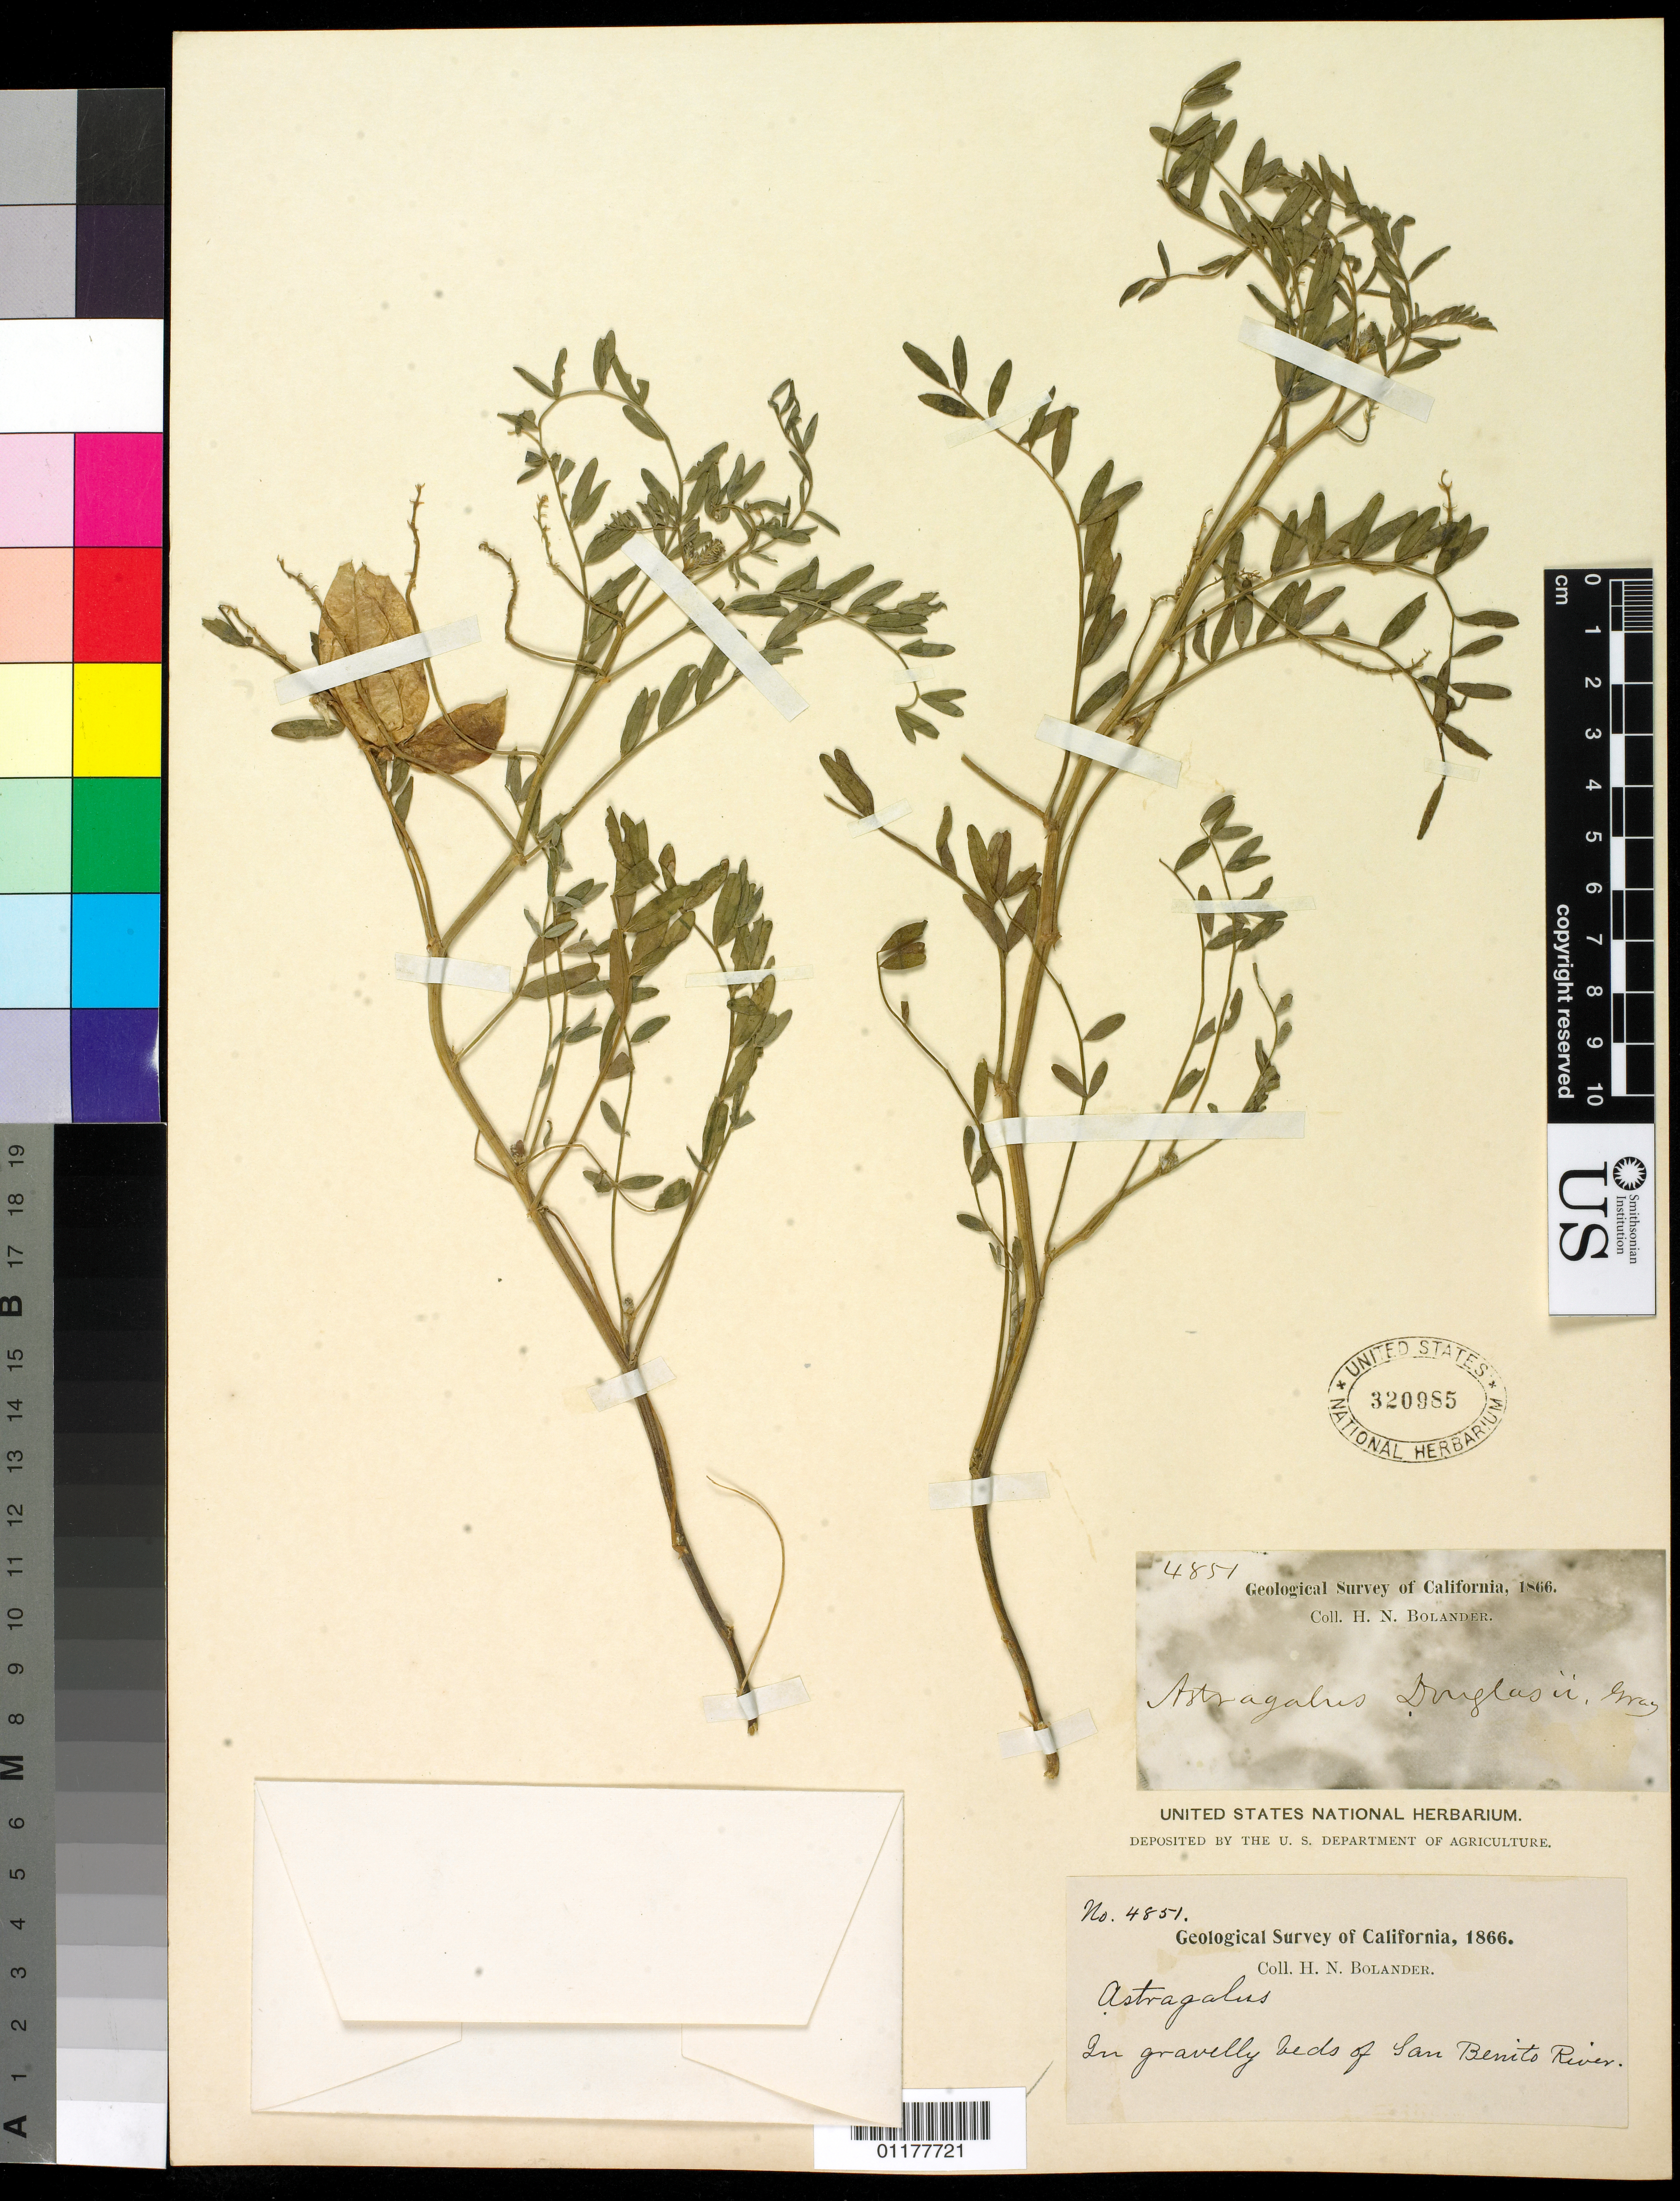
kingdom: Plantae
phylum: Tracheophyta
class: Magnoliopsida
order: Fabales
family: Fabaceae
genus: Astragalus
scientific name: Astragalus douglasii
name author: (Torr. & A. Gray) A. Gray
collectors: H. Bolander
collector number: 4851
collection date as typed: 1866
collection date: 1866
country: United States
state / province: California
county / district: San Benito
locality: In gravelly beds of San BenitoRiver Bed.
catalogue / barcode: US 320985